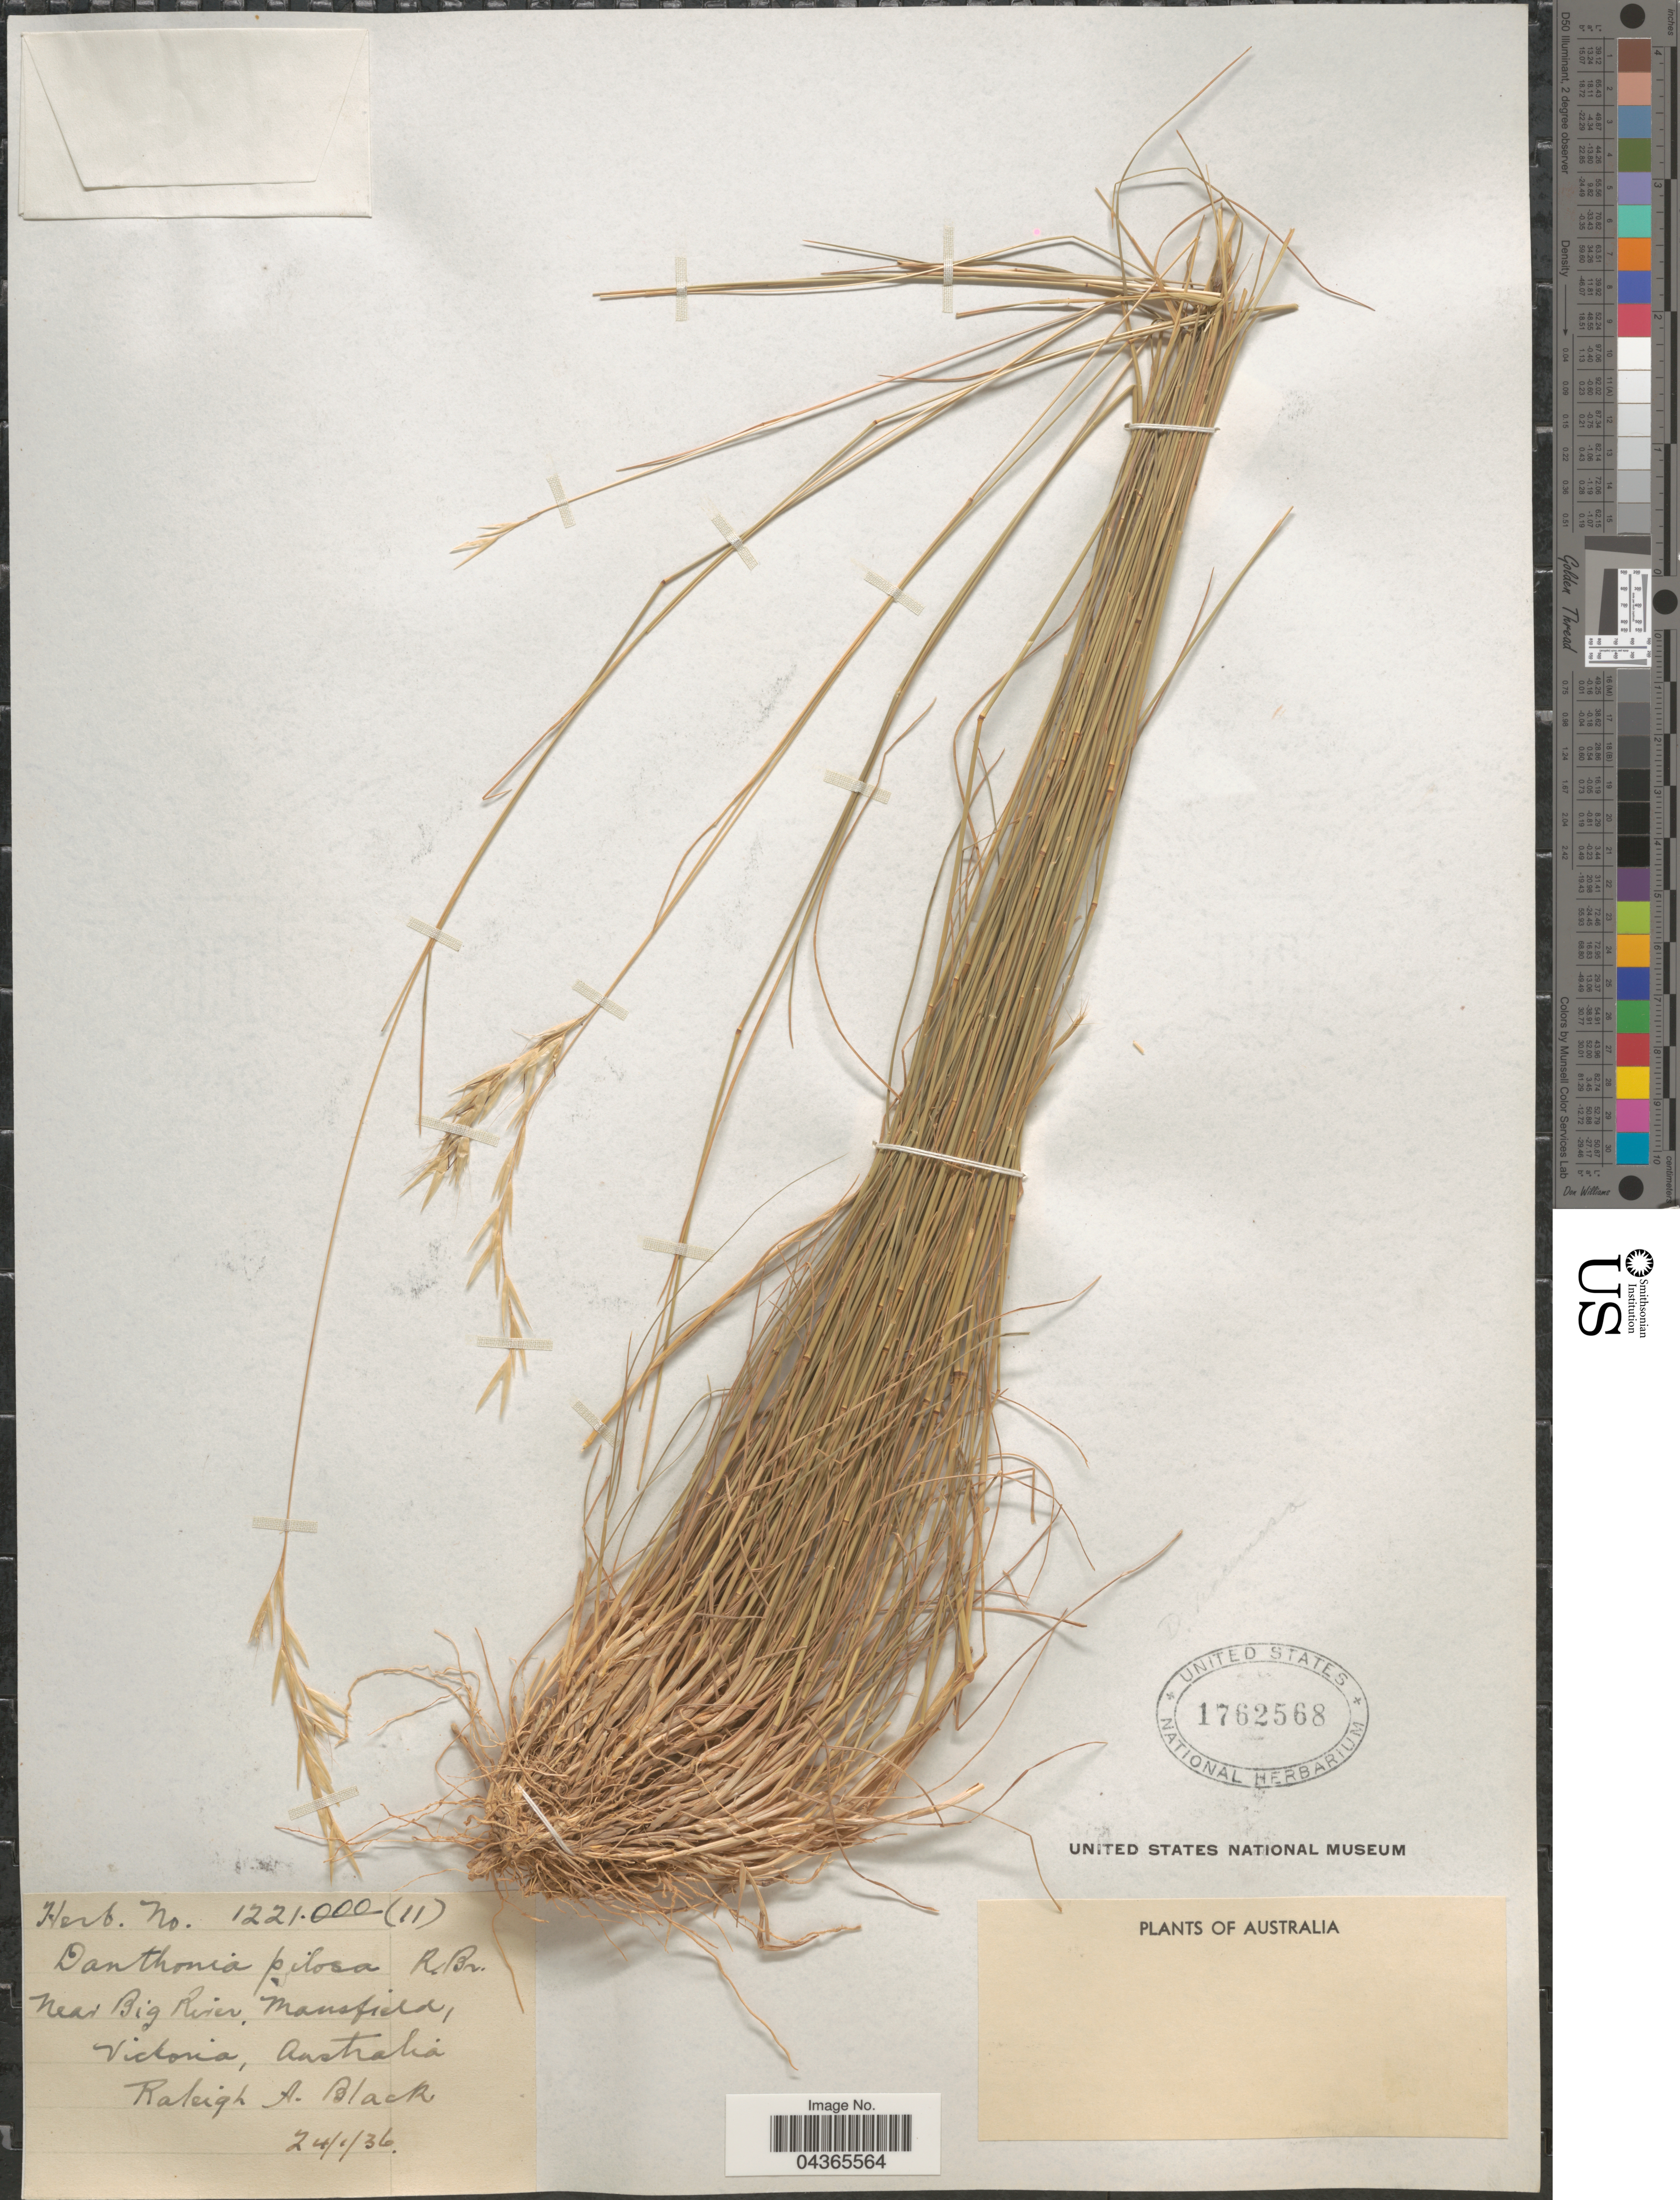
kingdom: Plantae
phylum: Tracheophyta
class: Liliopsida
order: Poales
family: Poaceae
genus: Rytidosperma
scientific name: Rytidosperma pilosum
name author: (R. Br.) Connor & Edgar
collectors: R. A. Black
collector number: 1221000-(11)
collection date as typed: Transcribed d/m/y: 24/1/36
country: Australia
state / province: Victoria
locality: Near Big River, Mansfield, Victoria.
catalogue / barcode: US 1762568